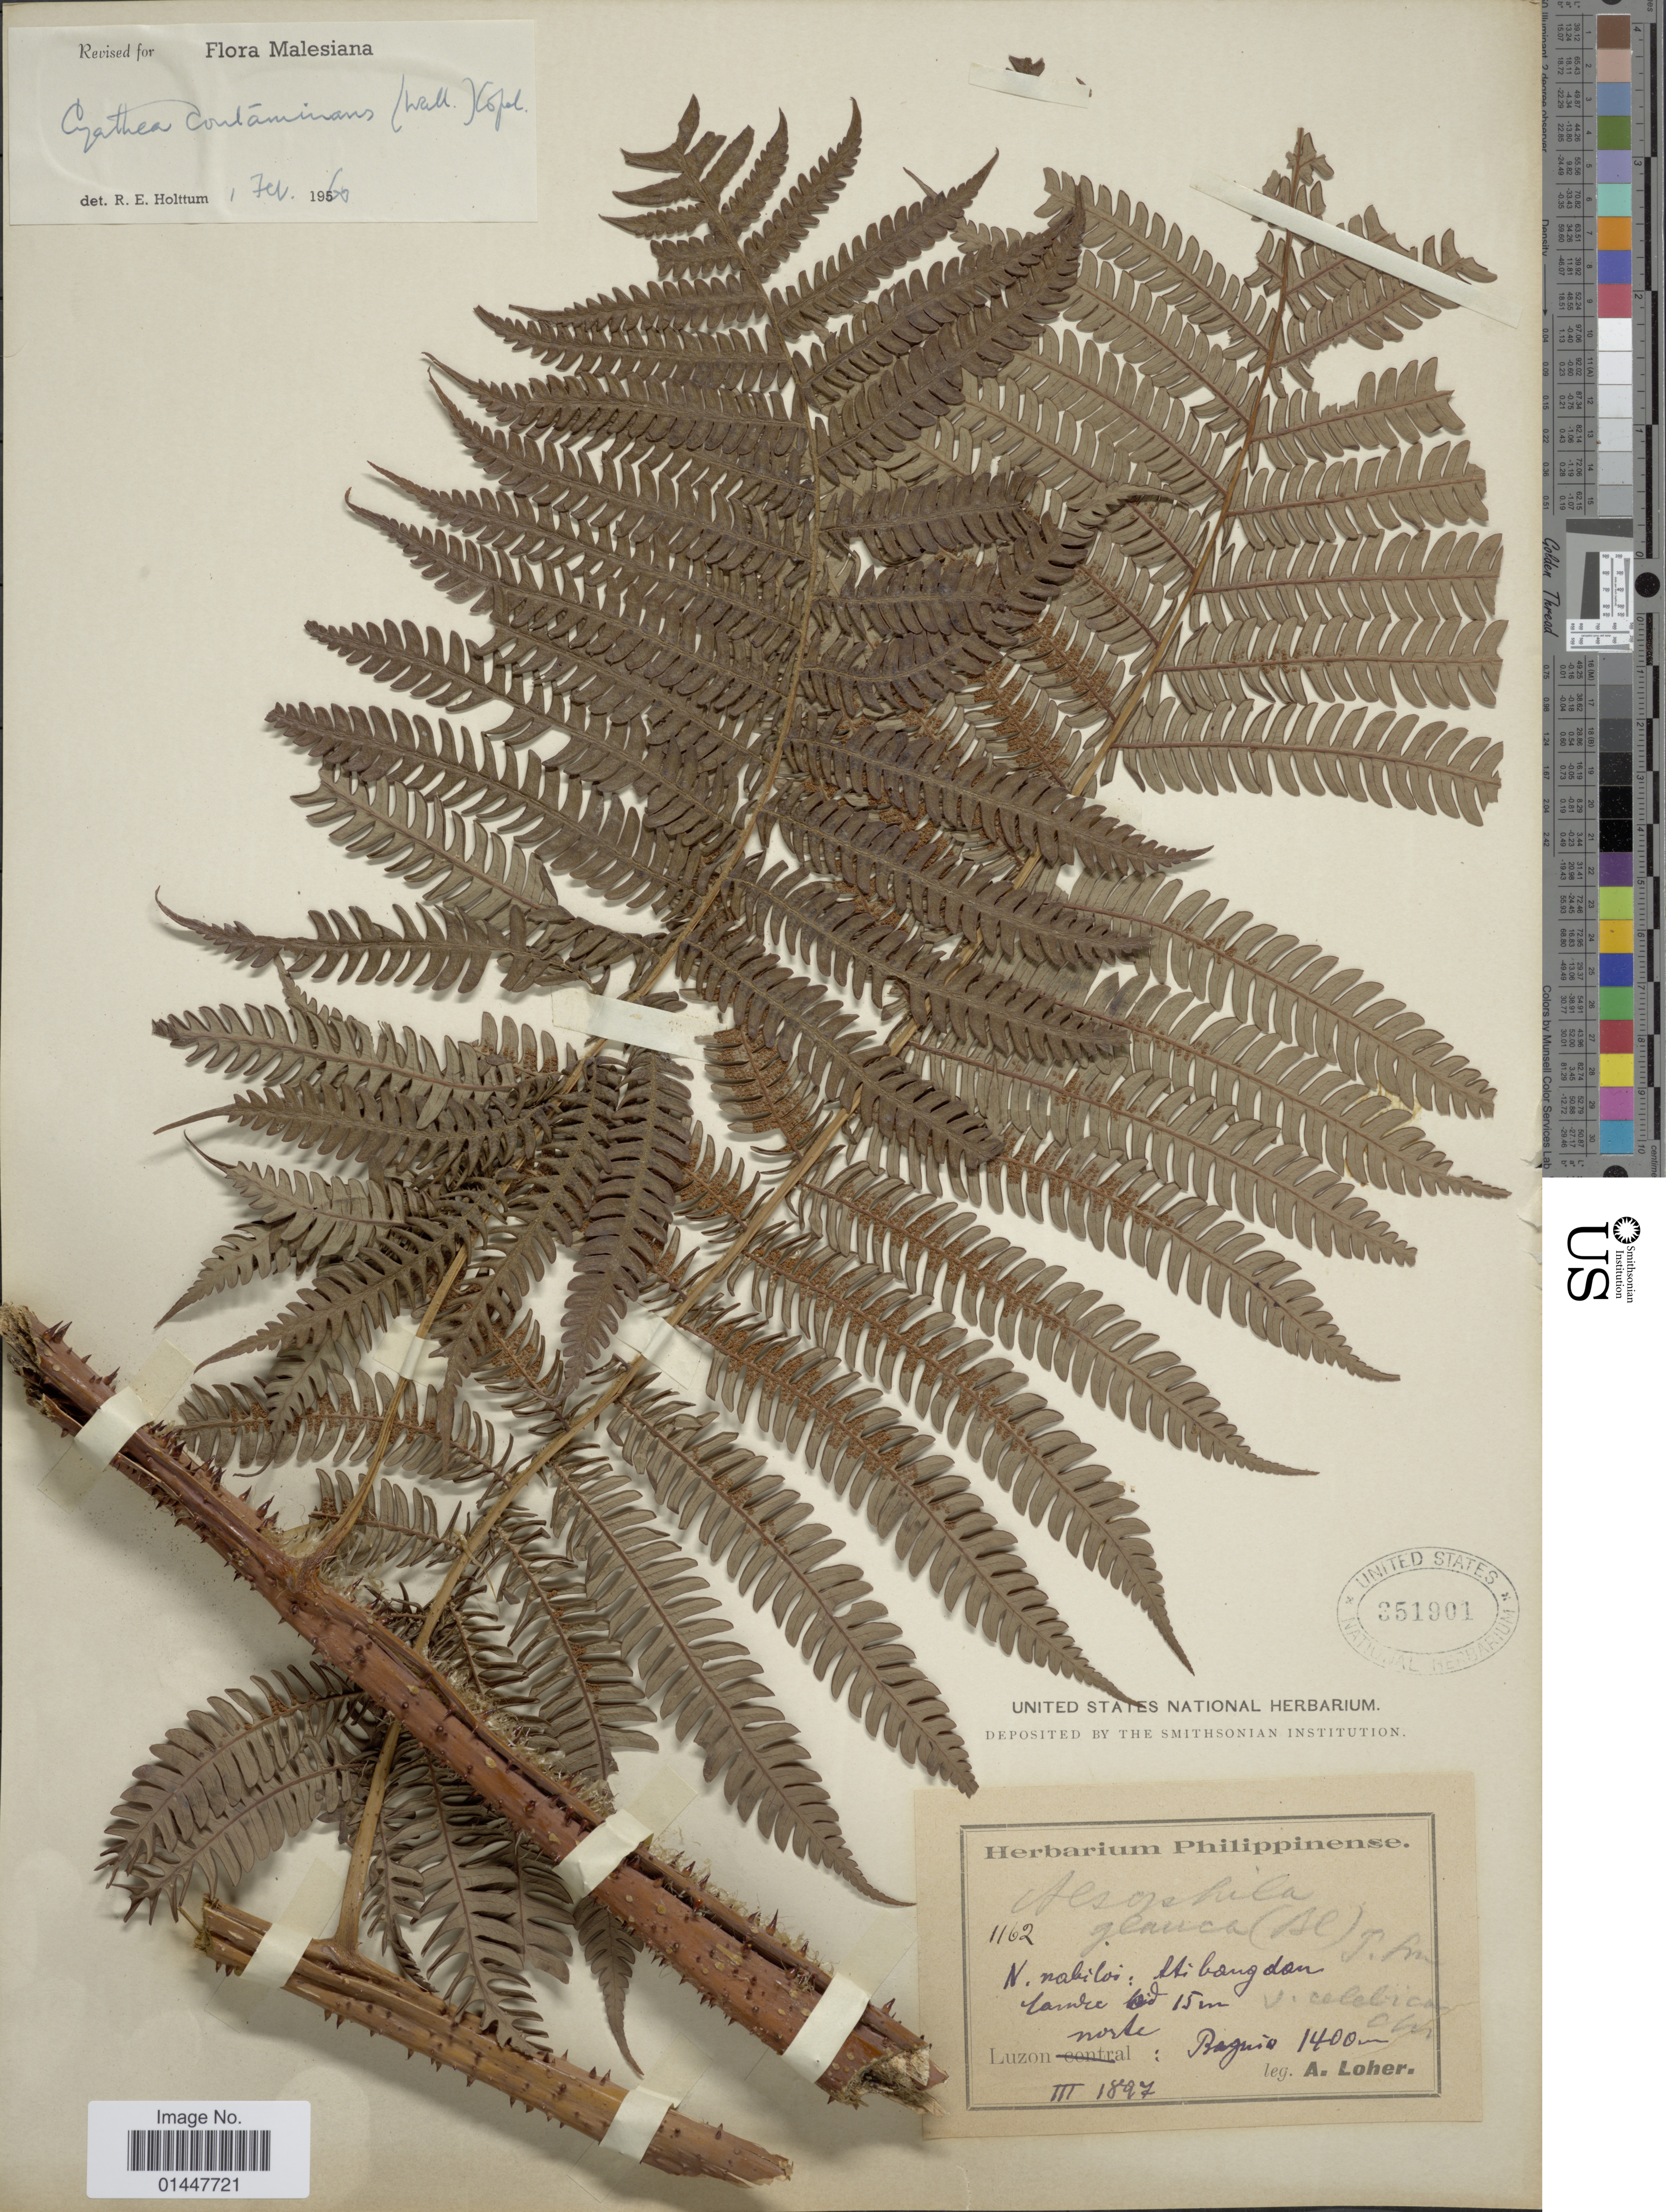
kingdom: Plantae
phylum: Tracheophyta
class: Polypodiopsida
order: Cyatheales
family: Cyatheaceae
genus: Sphaeropteris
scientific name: Sphaeropteris glauca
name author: (Blume) R.M. Tryon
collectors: A. Loher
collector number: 1162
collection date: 1897-03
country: Philippines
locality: Luzon Norte, Baguio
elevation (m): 1400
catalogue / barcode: US 351901